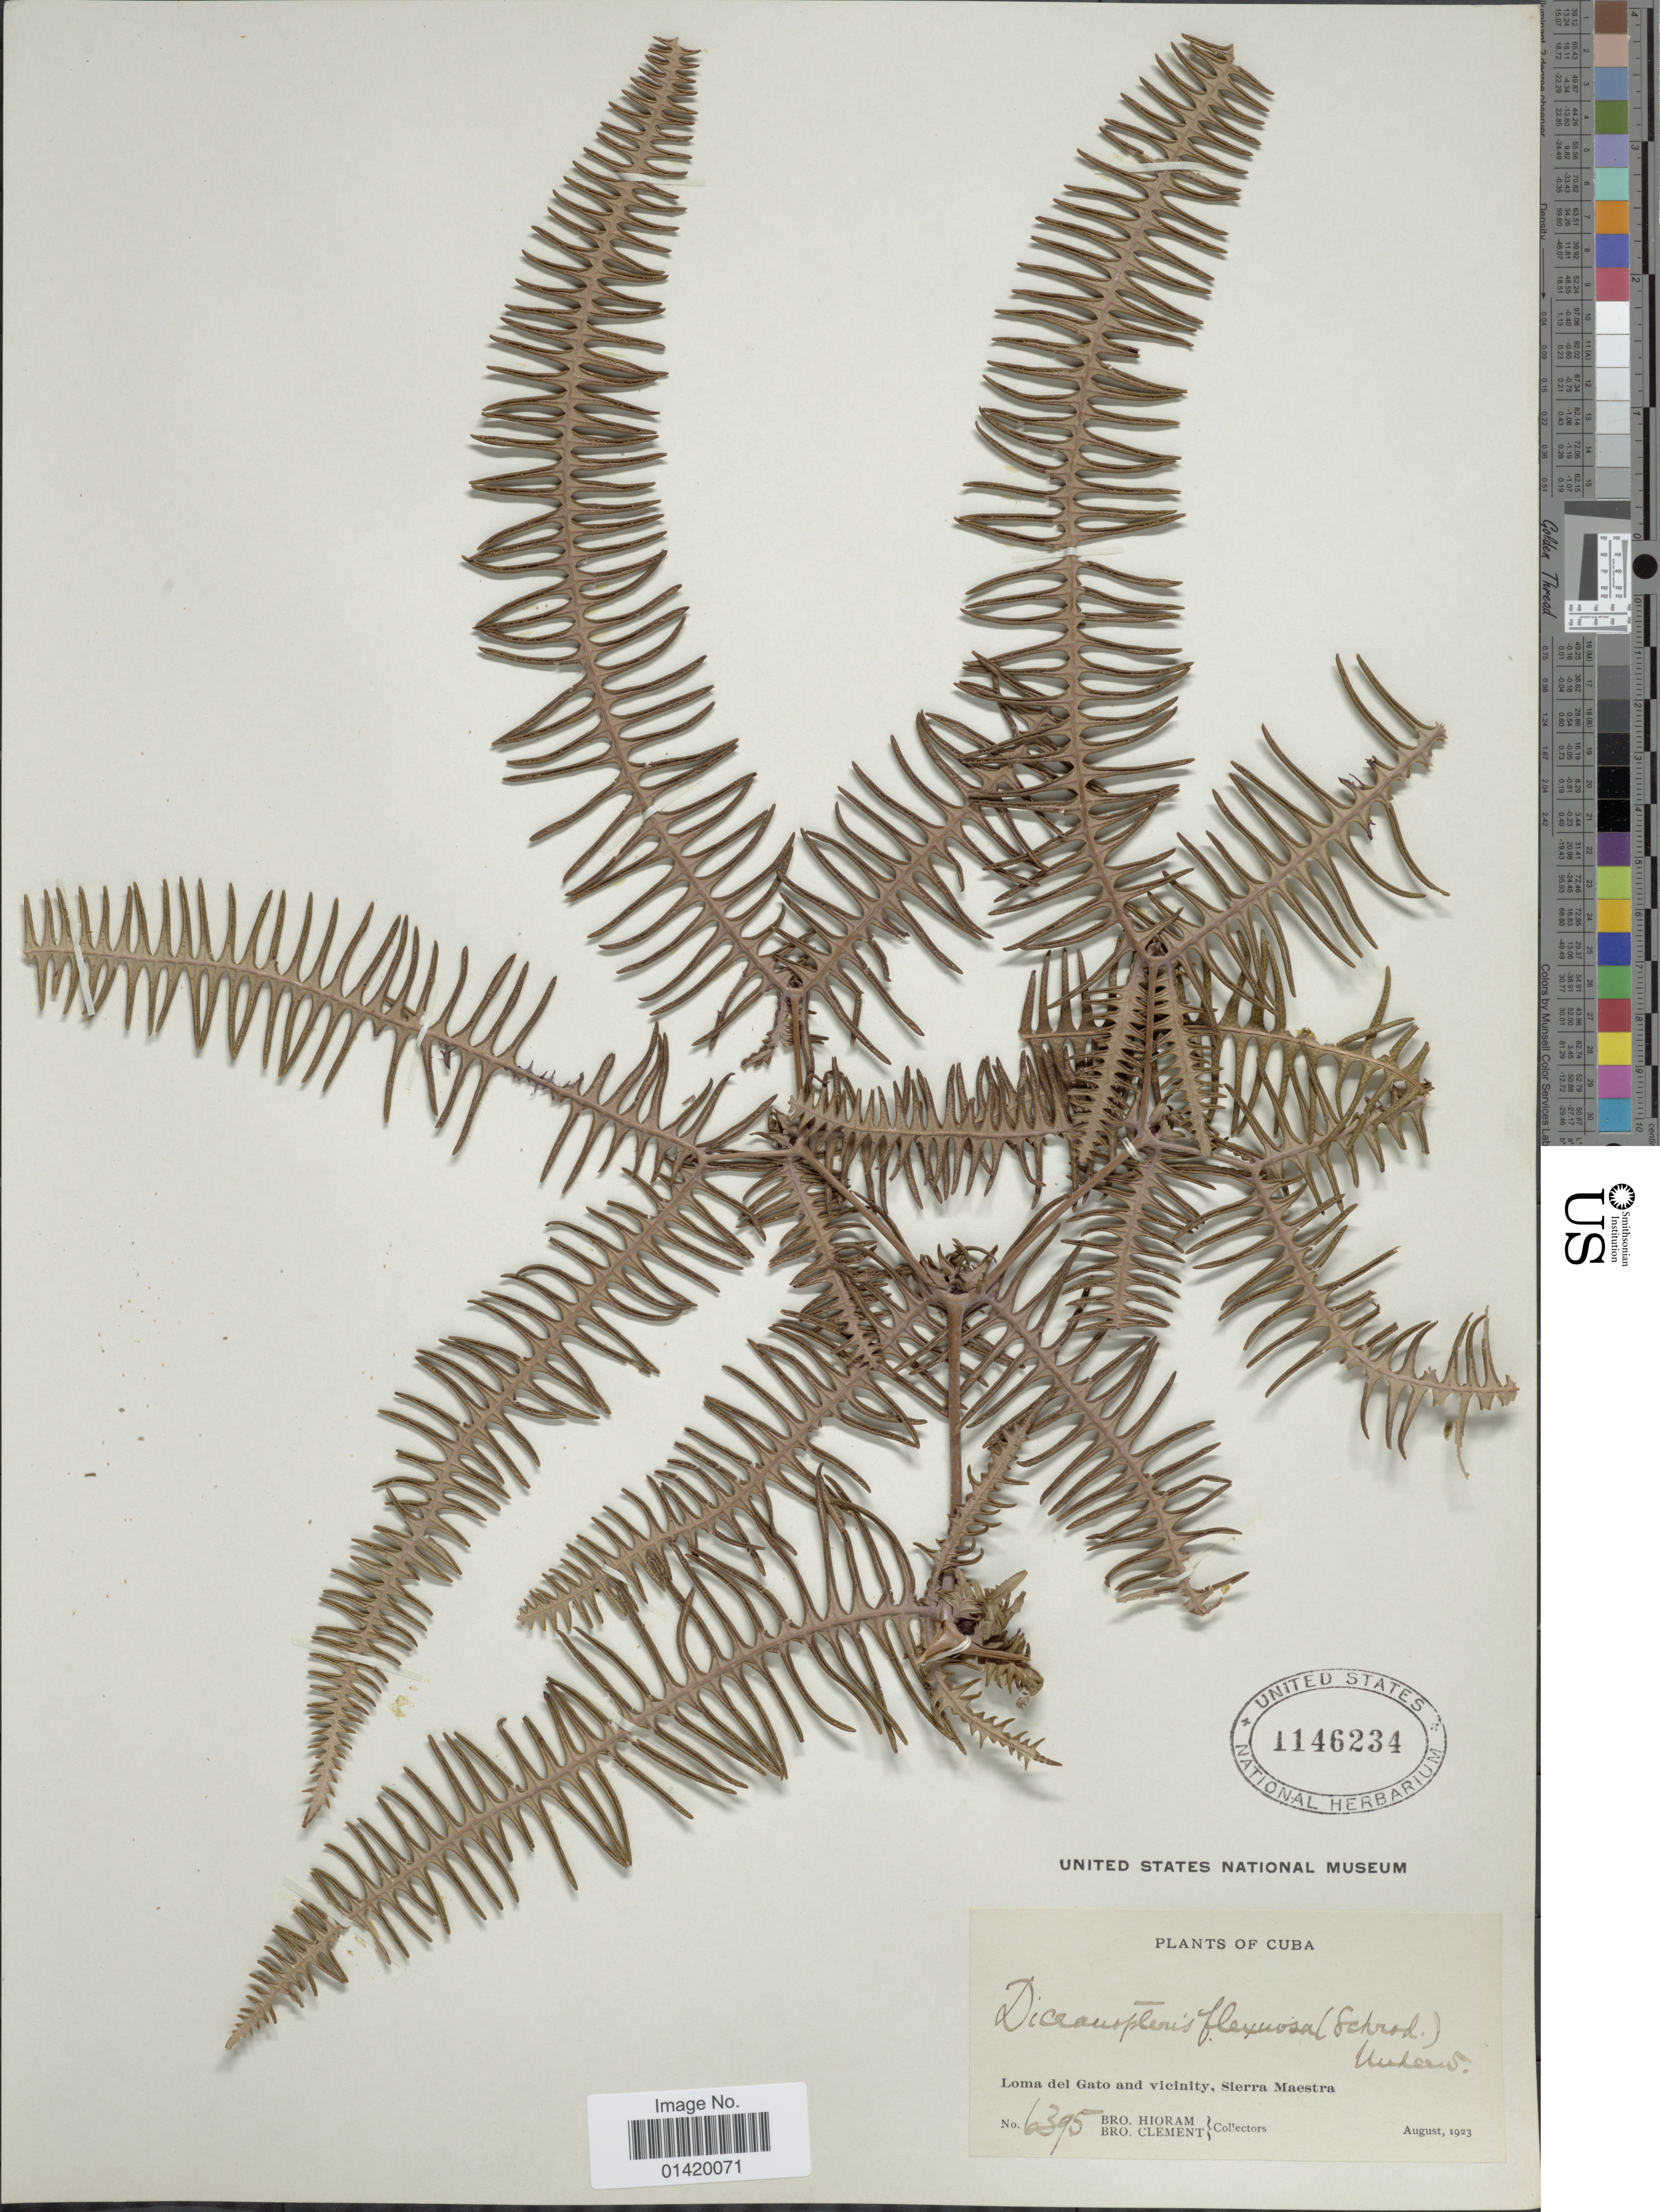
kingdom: Plantae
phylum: Tracheophyta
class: Polypodiopsida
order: Gleicheniales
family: Gleicheniaceae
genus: Dicranopteris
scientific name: Dicranopteris flexuosa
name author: (Schrad.) Underw.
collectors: Bro. Hioram & B. Clement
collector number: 6395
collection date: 1923-08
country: Cuba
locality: Loma del Gato and vicinity, Sierra Maestra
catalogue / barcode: US 1146234